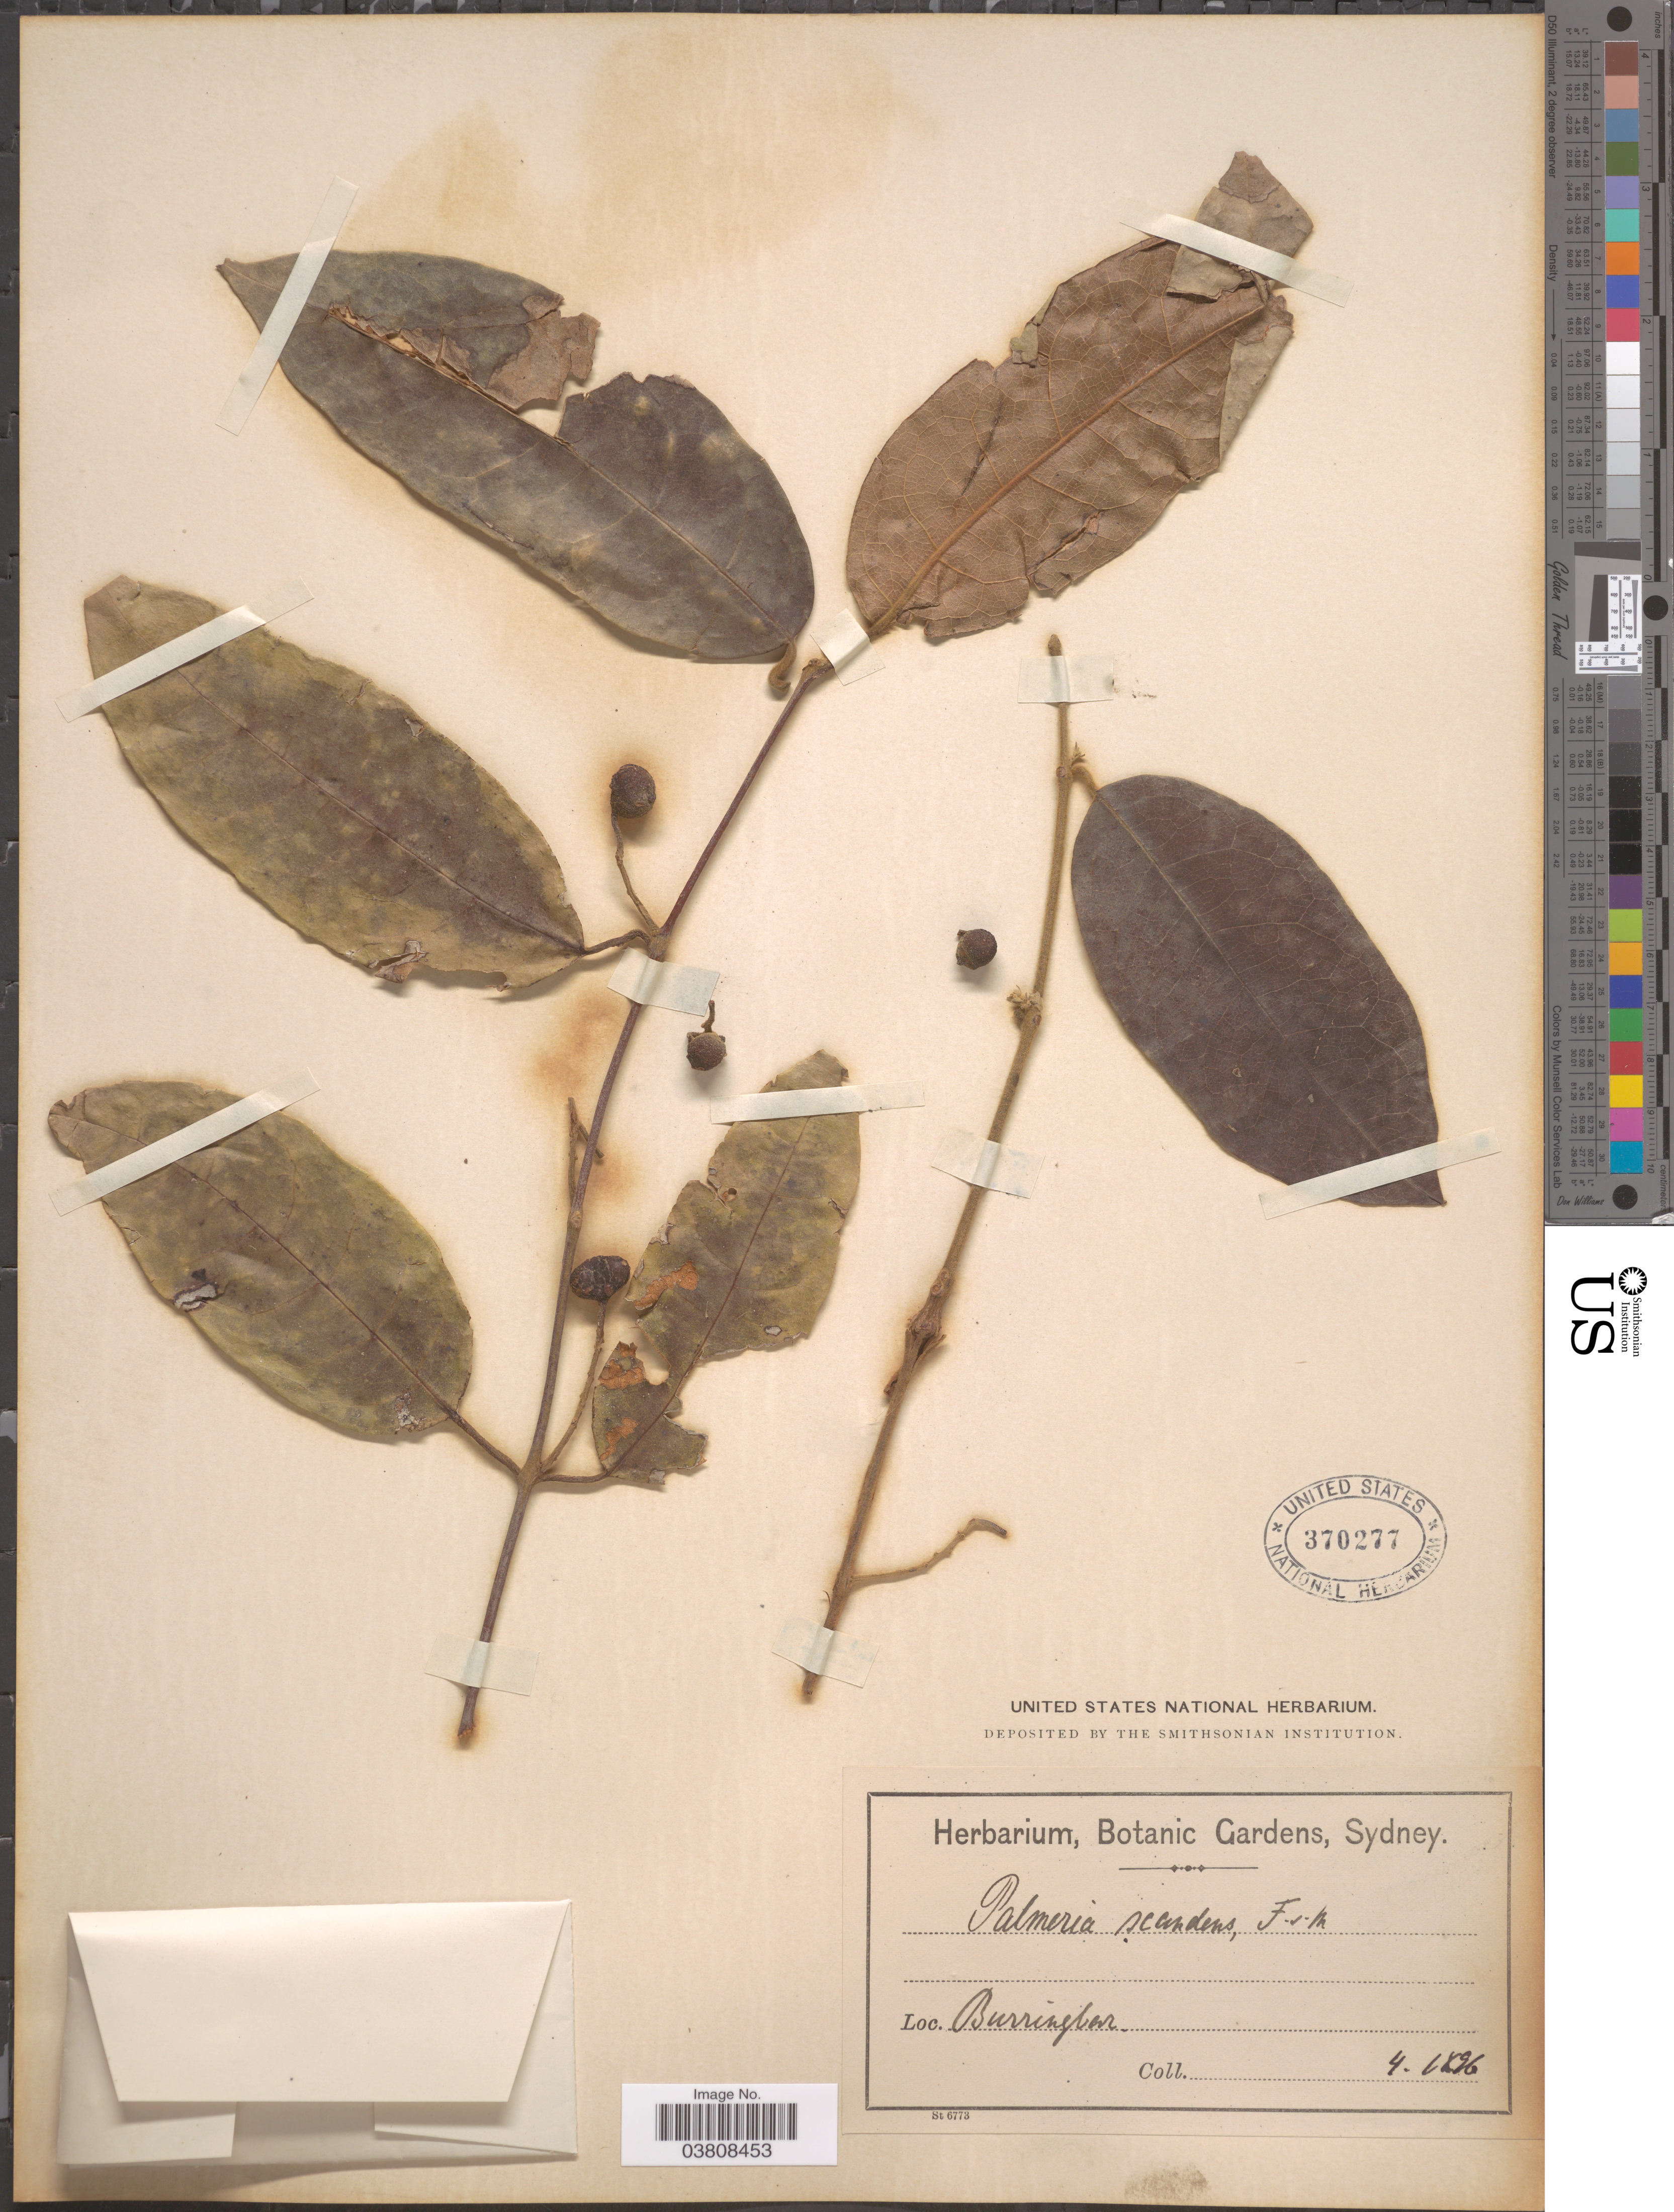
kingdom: Plantae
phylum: Tracheophyta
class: Magnoliopsida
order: Laurales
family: Monimiaceae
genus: Palmeria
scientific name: Palmeria scandens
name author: F. Muell.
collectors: ex herb. Botanic Gardens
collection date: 1896-04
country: Australia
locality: Burringbar.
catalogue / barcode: US 370277